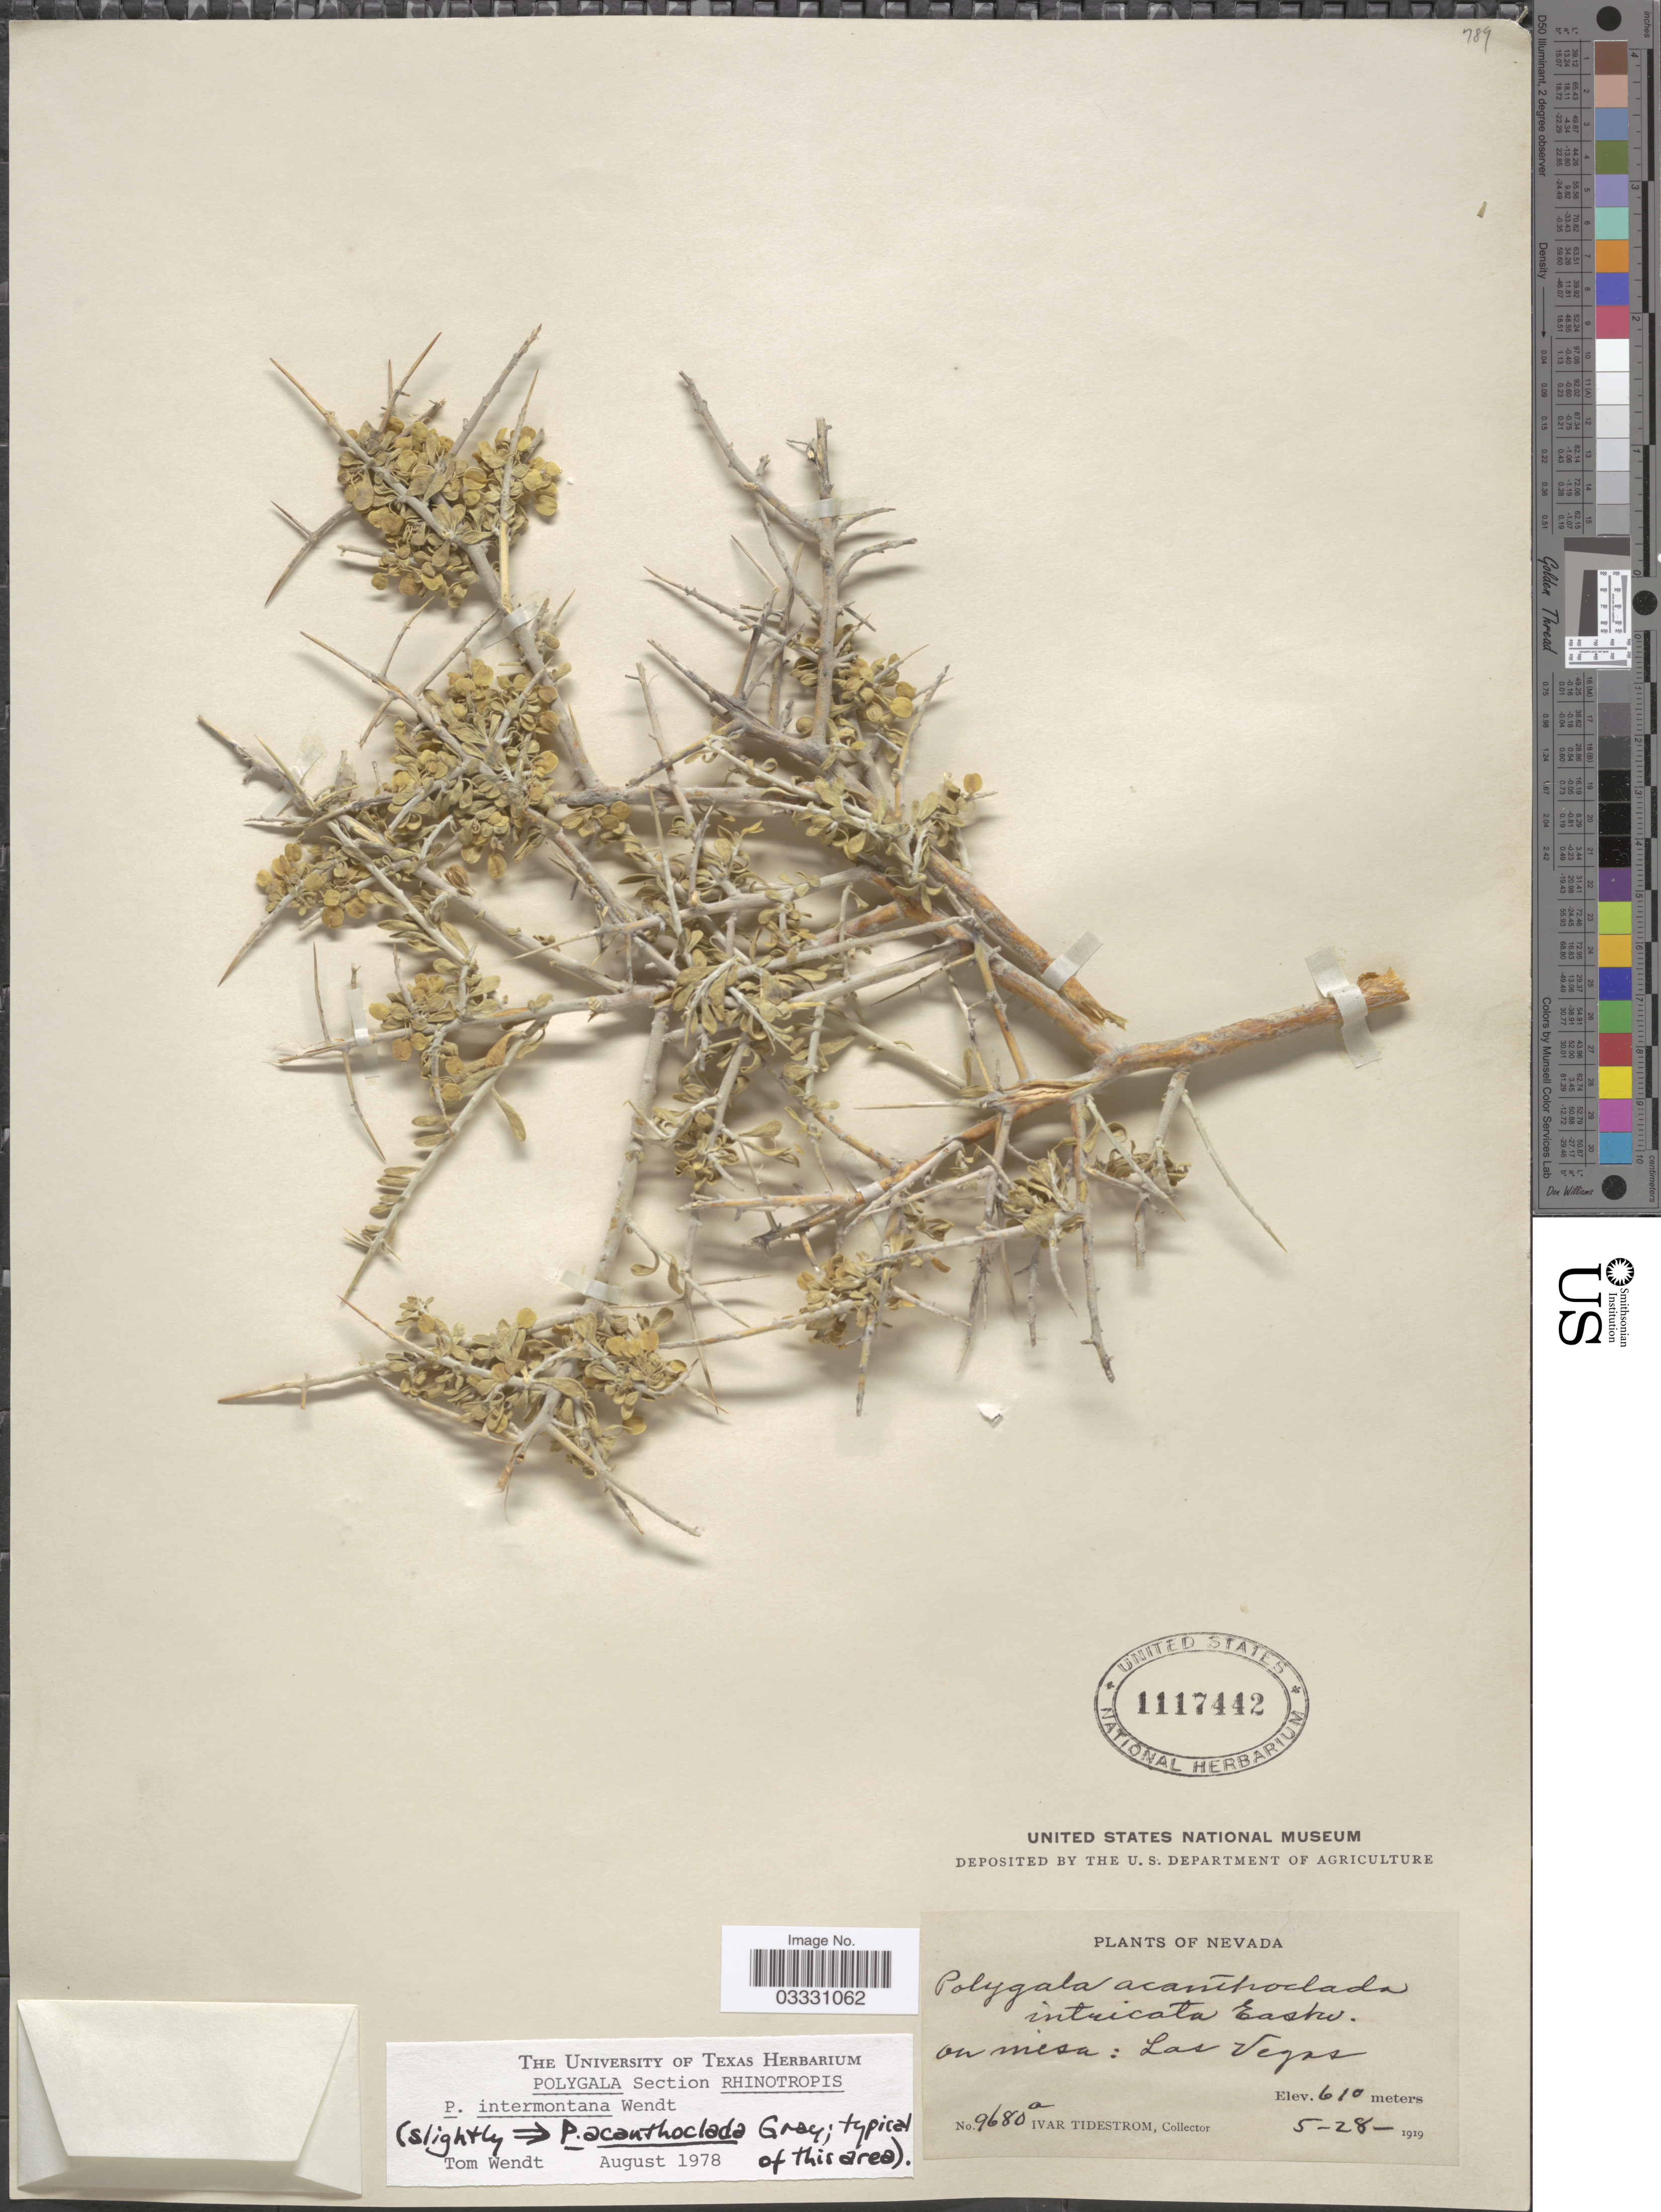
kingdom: Plantae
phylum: Tracheophyta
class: Magnoliopsida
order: Fabales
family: Polygalaceae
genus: Rhinotropis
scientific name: Rhinotropis intermontana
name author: (T. Wendt) J.R. Abbott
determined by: Strong, Mark T., (BOT), Smithsonian Institution - National Museum of Natural History (UNITED STATES)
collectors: I. F. Tidestrom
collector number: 9680a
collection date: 1919-05-28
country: United States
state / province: Nevada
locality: On mesa: Las Vegas.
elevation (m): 610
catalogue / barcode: US 1117442